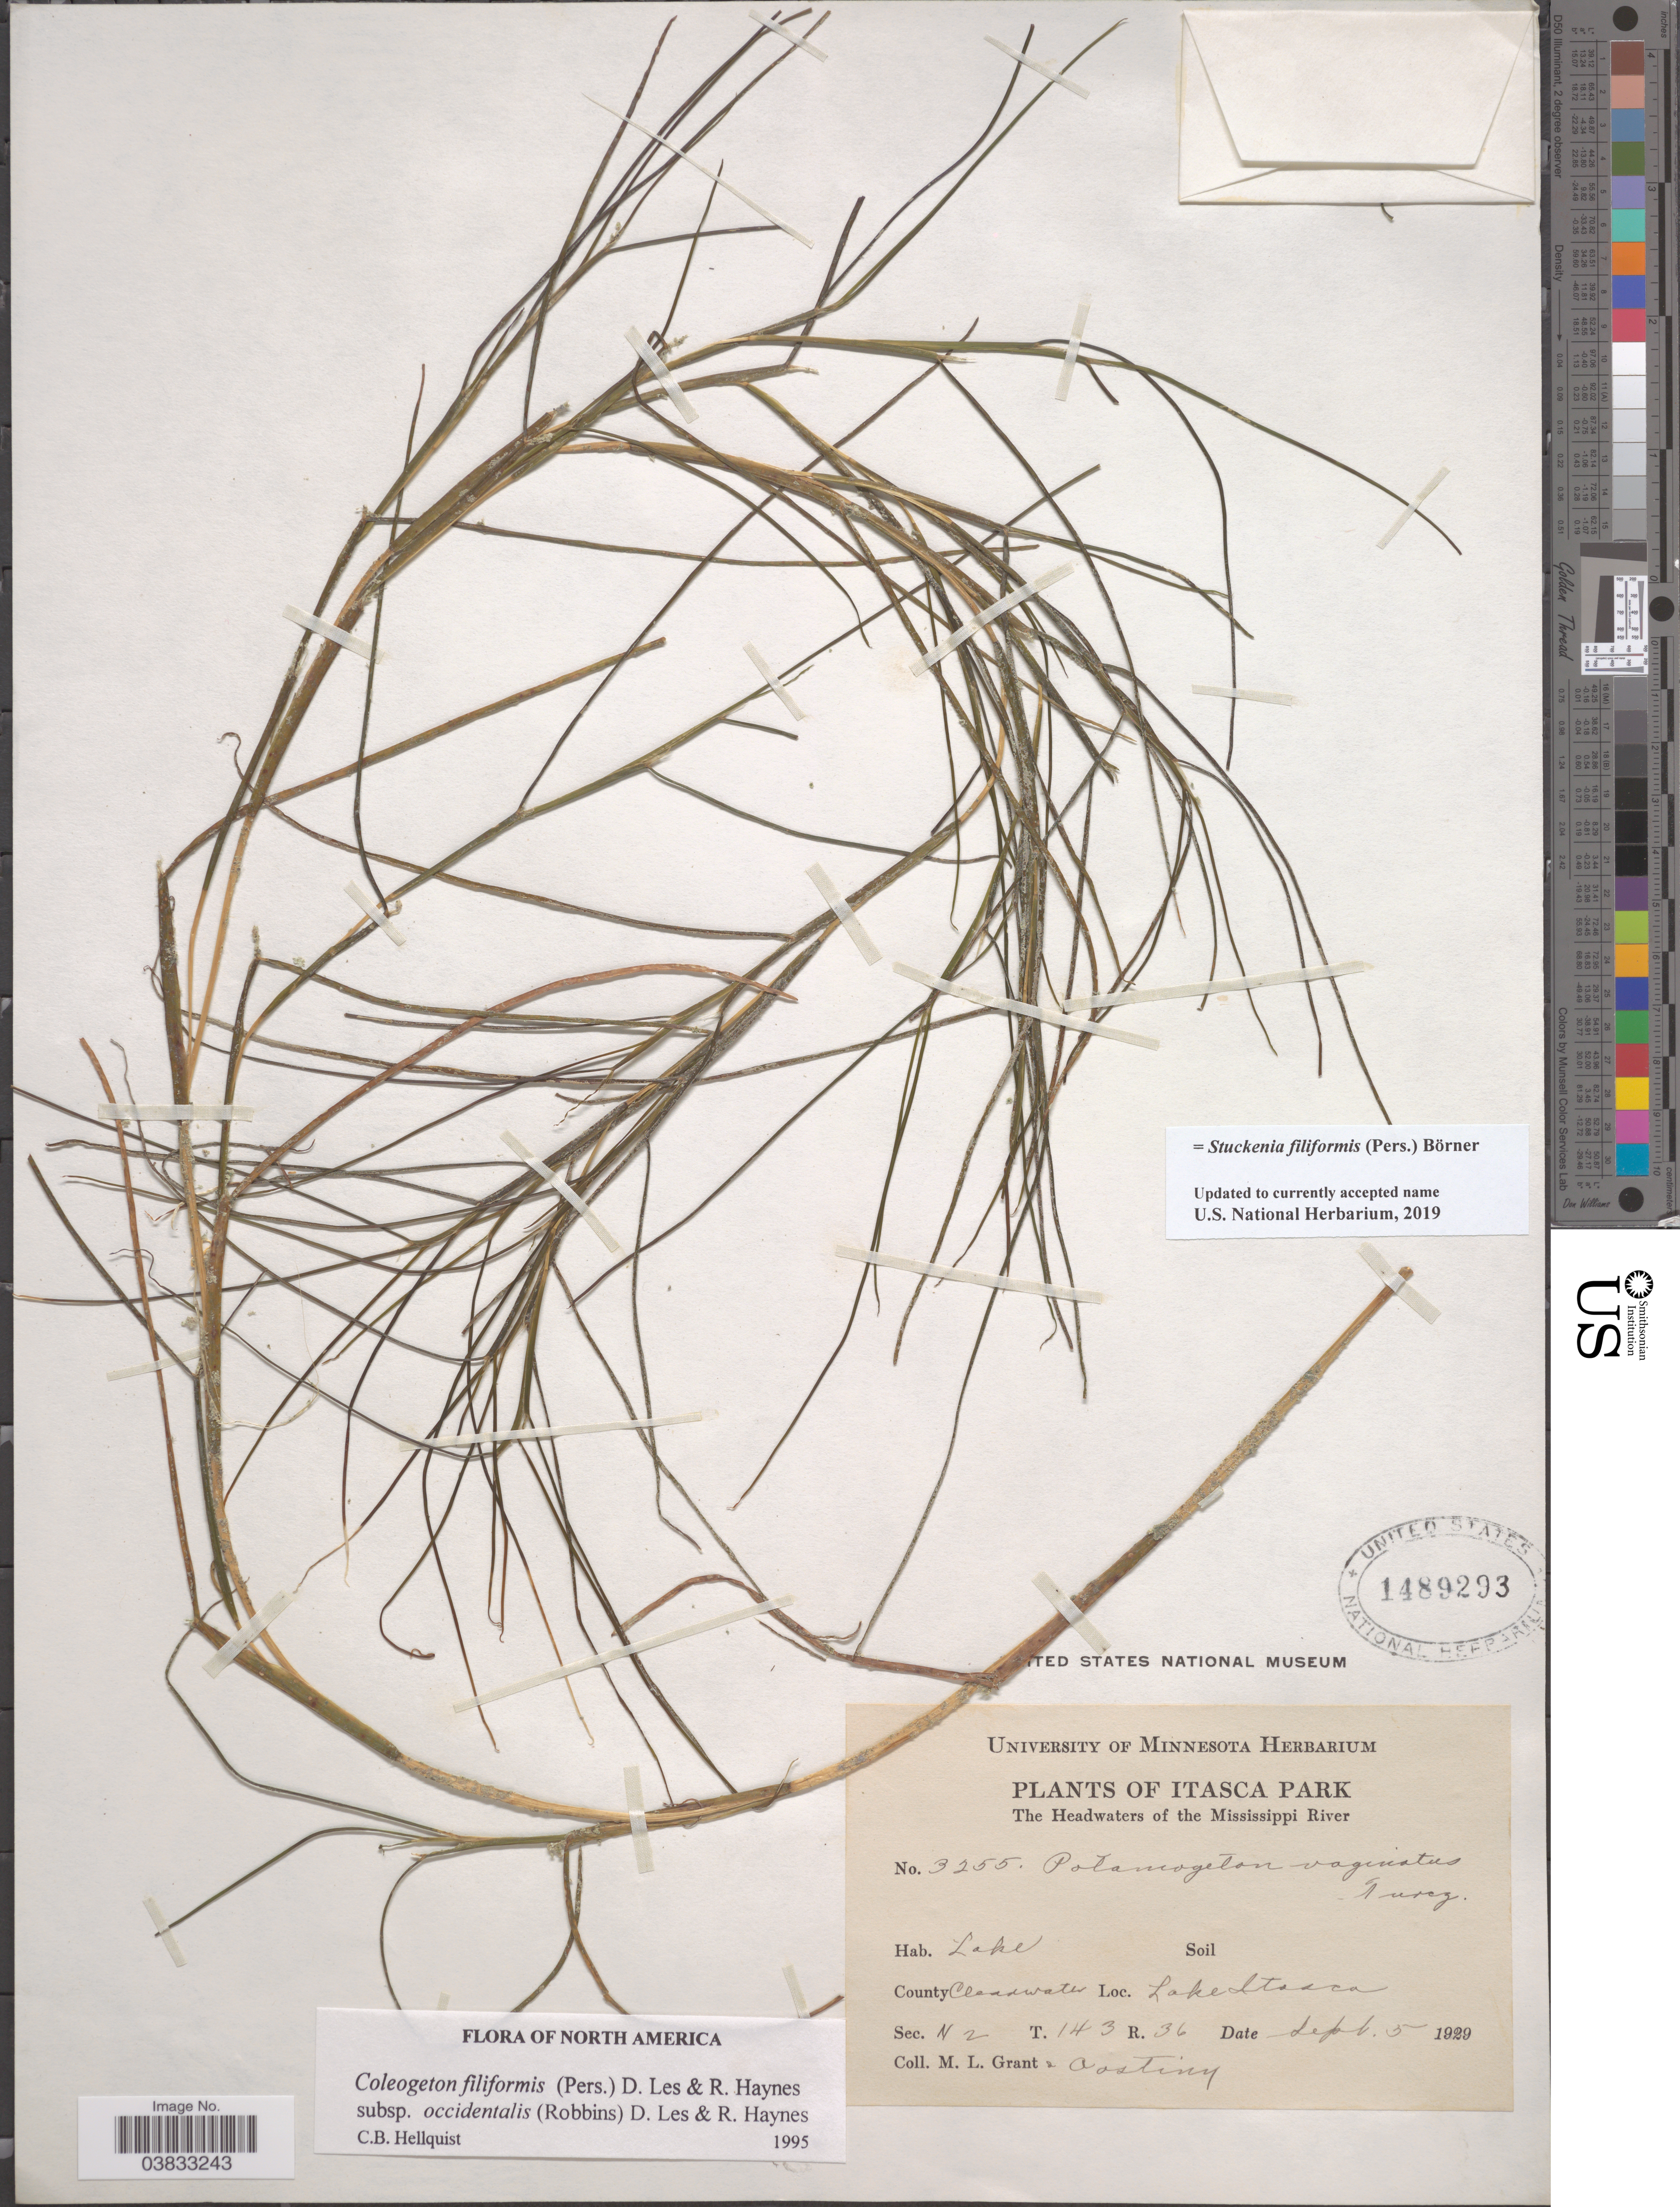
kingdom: Plantae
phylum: Tracheophyta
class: Liliopsida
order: Alismatales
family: Potamogetonaceae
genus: Stuckenia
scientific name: Stuckenia filiformis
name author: (Pers.) Börner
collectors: M. L. Grant & H. Oosting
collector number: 3255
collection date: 1929-09-05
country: United States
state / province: Minnesota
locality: Itasca Park. The Headwaters of the Mississippi River. County Clearwater. Lake Itasca. Sec. N 2 T.143 R.36.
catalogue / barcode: US 1489293